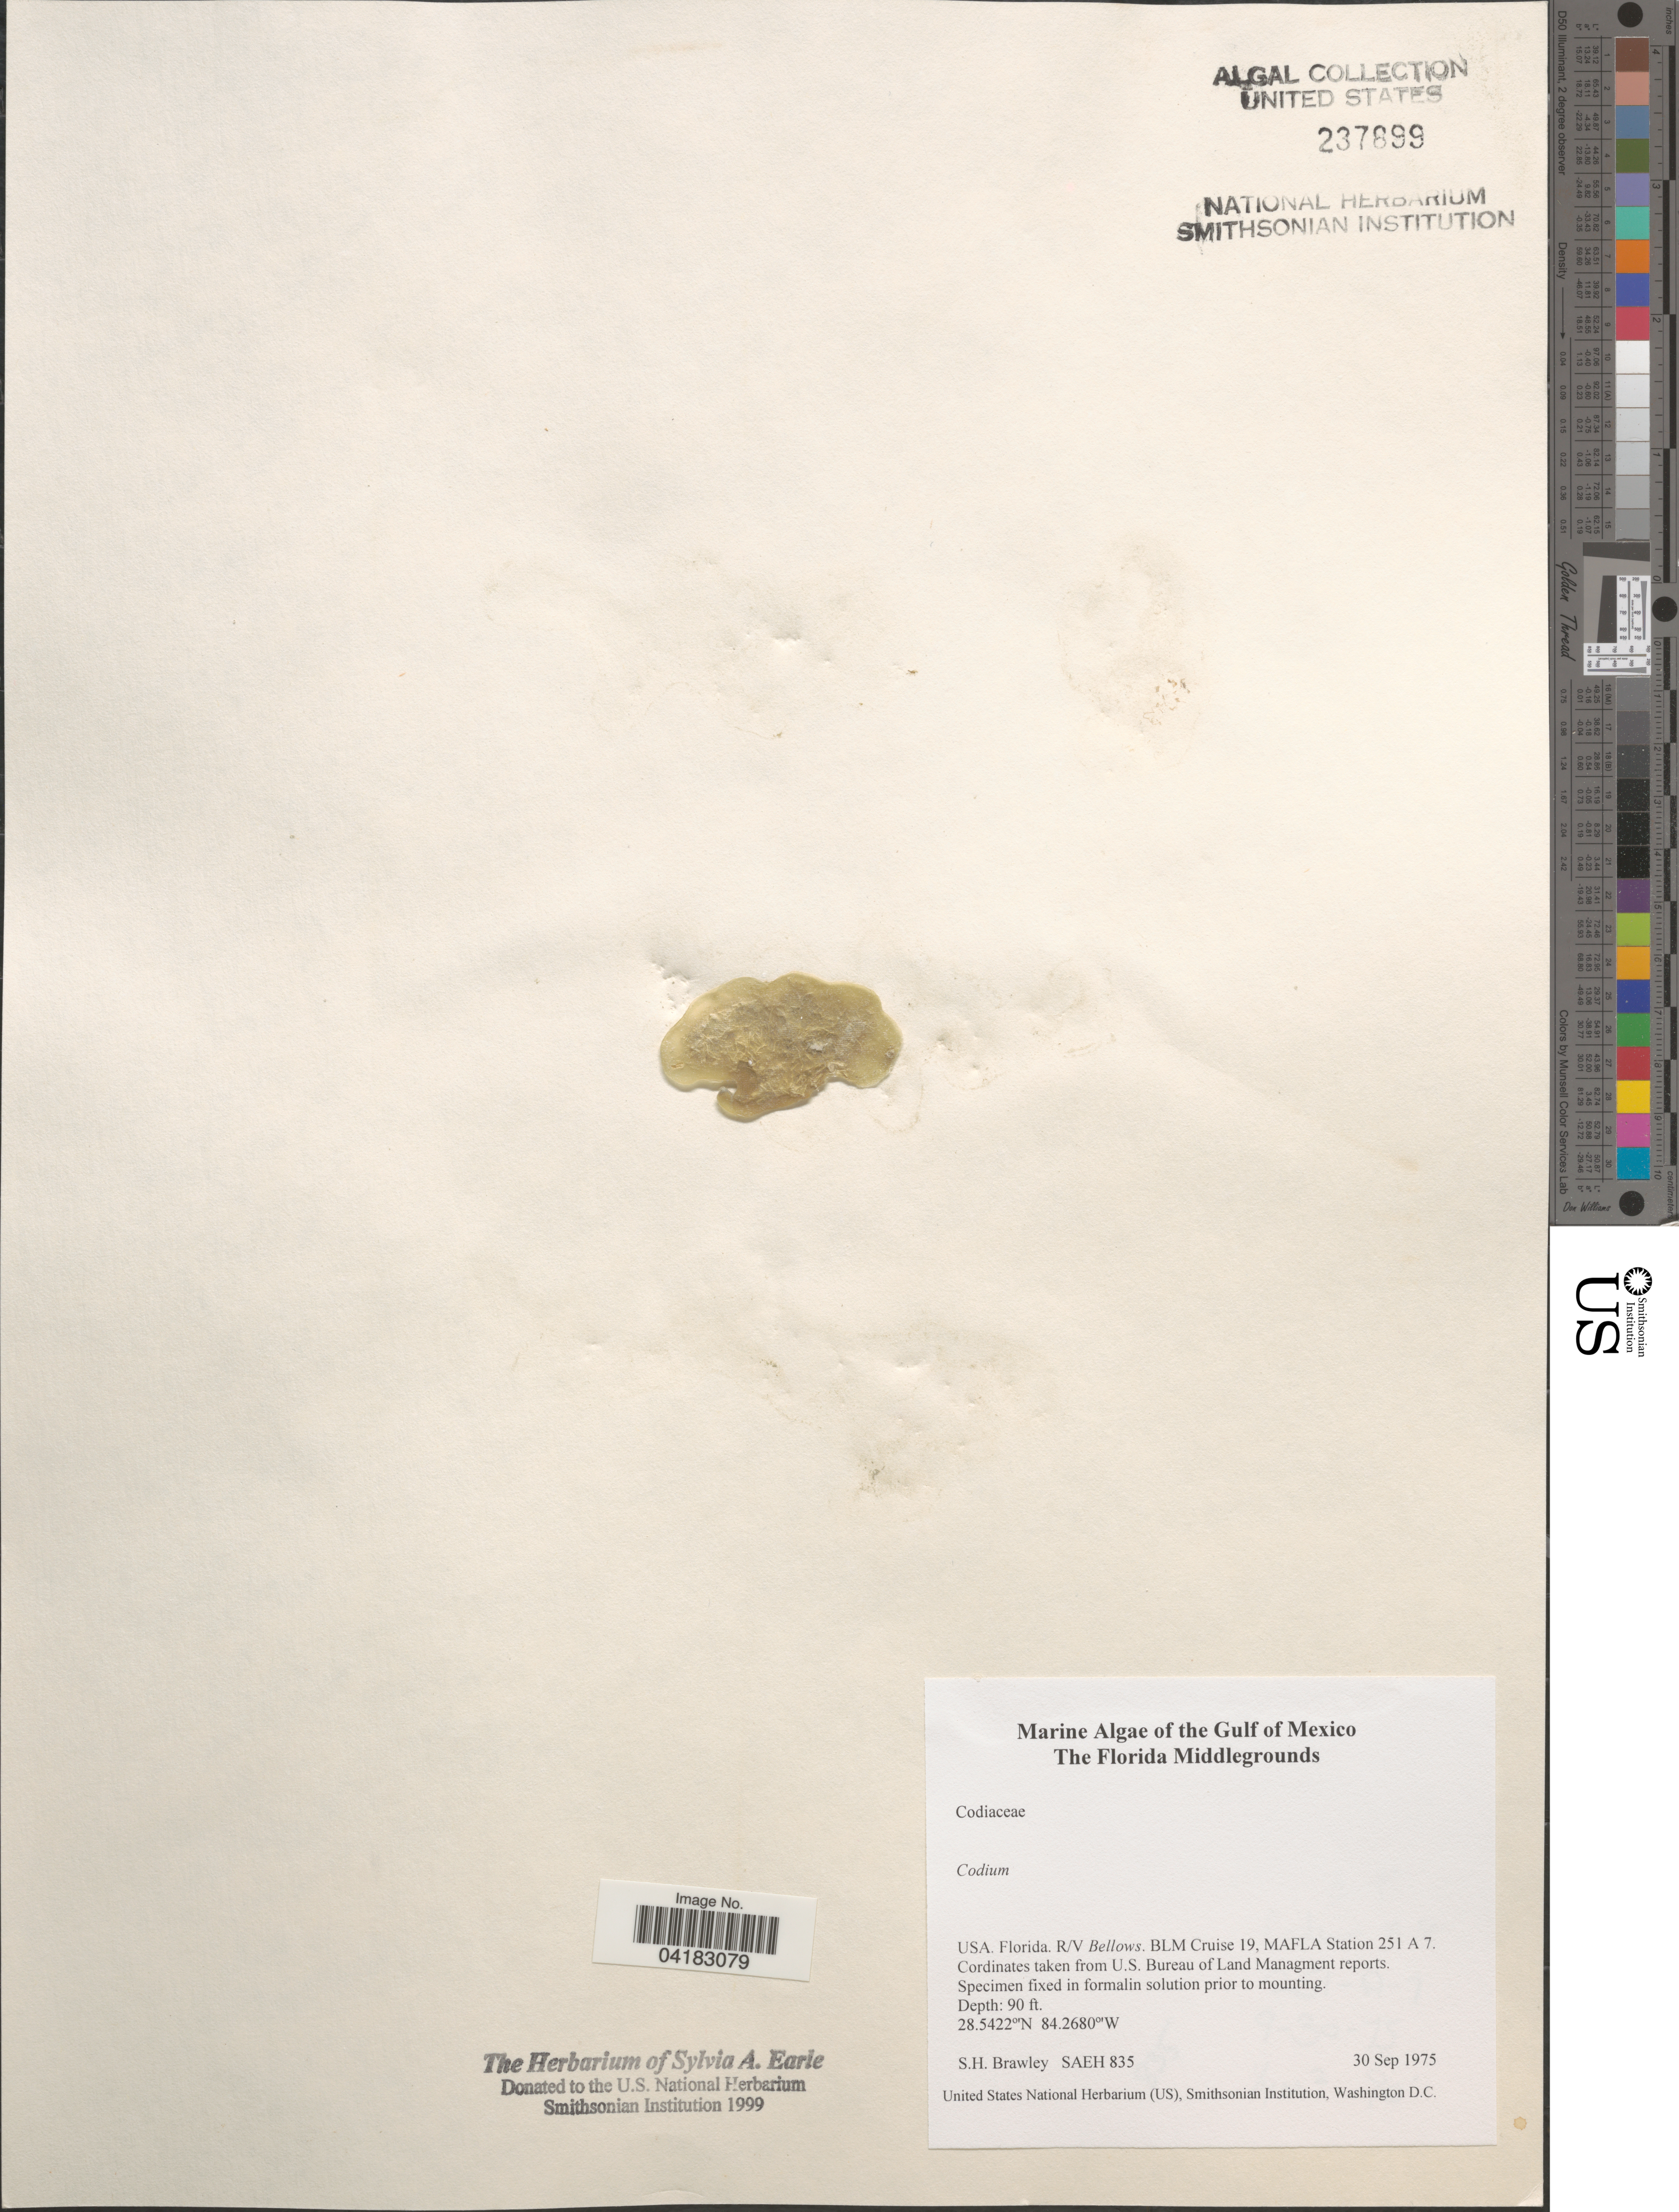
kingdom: Plantae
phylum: Chlorophyta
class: Ulvophyceae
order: Bryopsidales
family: Codiaceae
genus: Codium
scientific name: Codium sp.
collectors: S. Brawley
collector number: SAEH835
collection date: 1975-09-30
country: United States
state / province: Florida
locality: Gulf of Mexico. The Florida Middlegrounds. R/V Bellows. BLM Cruise 19, MAFLA Station 251 A 7.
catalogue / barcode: US 237899